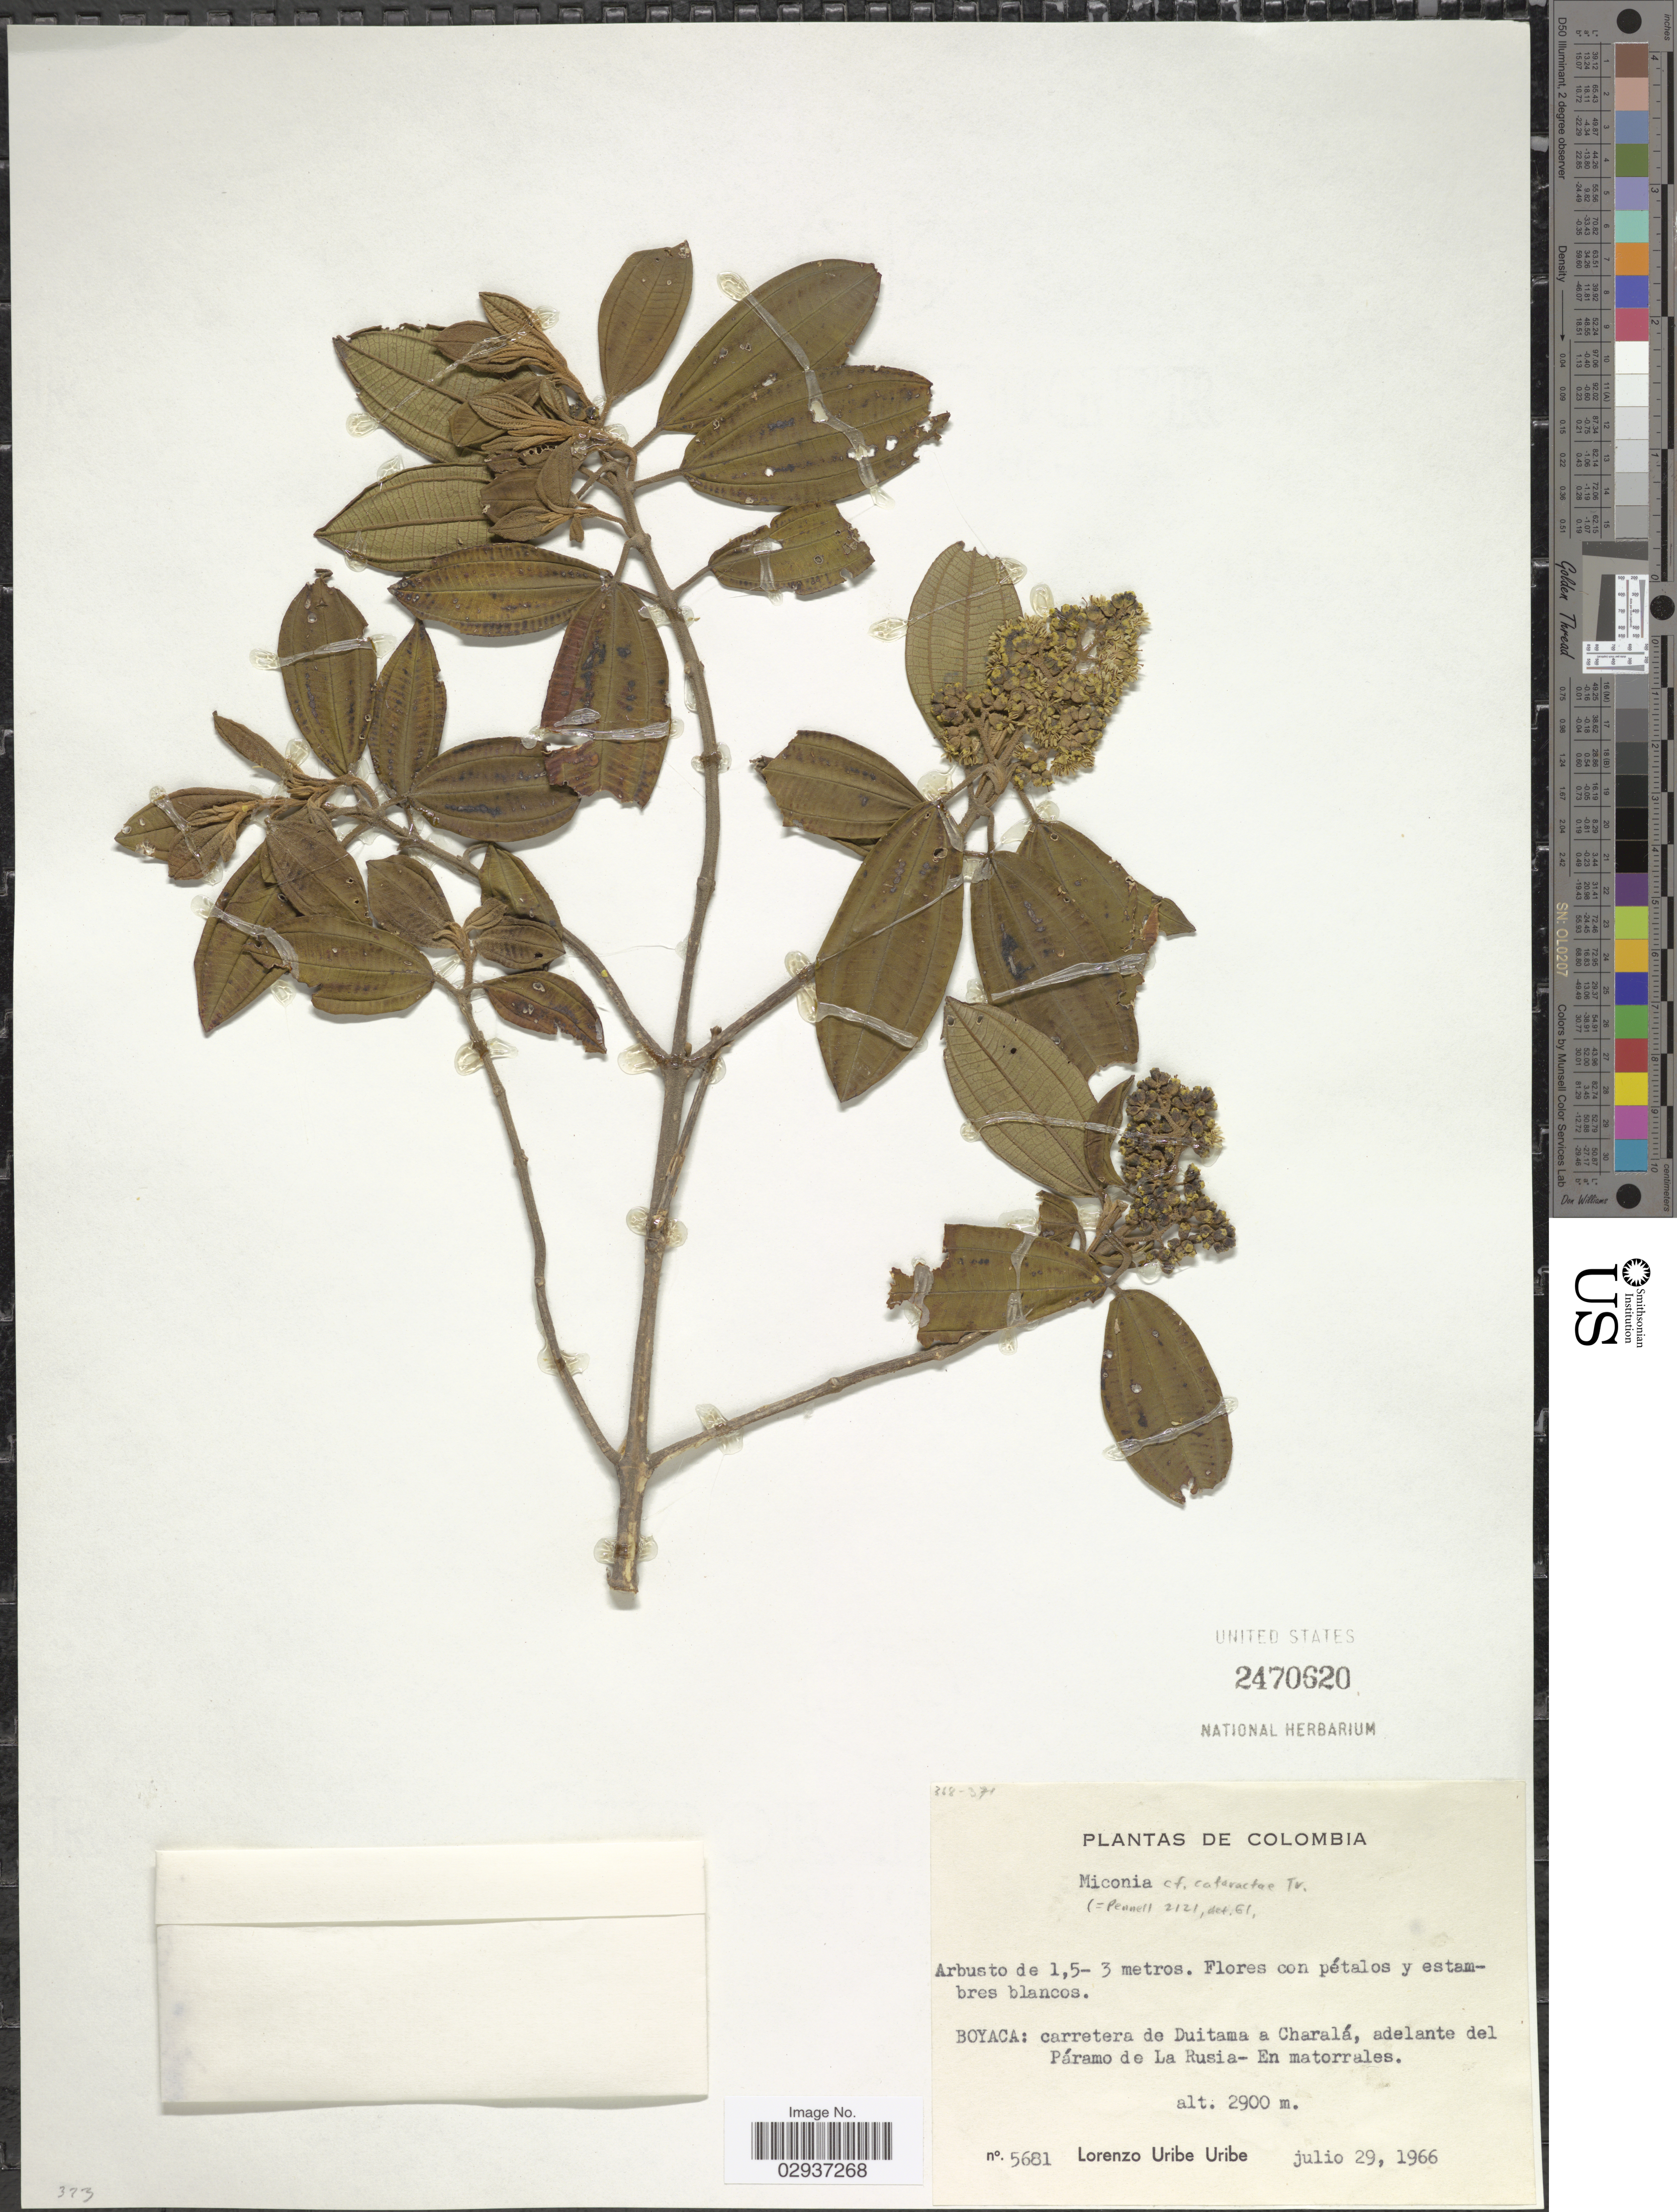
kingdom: Plantae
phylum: Tracheophyta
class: Magnoliopsida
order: Myrtales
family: Melastomataceae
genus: Miconia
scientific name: Miconia cataractae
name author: Triana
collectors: L. Uribe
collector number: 5681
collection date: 1966-07-29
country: Colombia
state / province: Boyacá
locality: Boyaca: carretera de Duitama a Charalá, adelante del Páramo de La Rusia - En matorrales.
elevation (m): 2900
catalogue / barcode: US 2470620